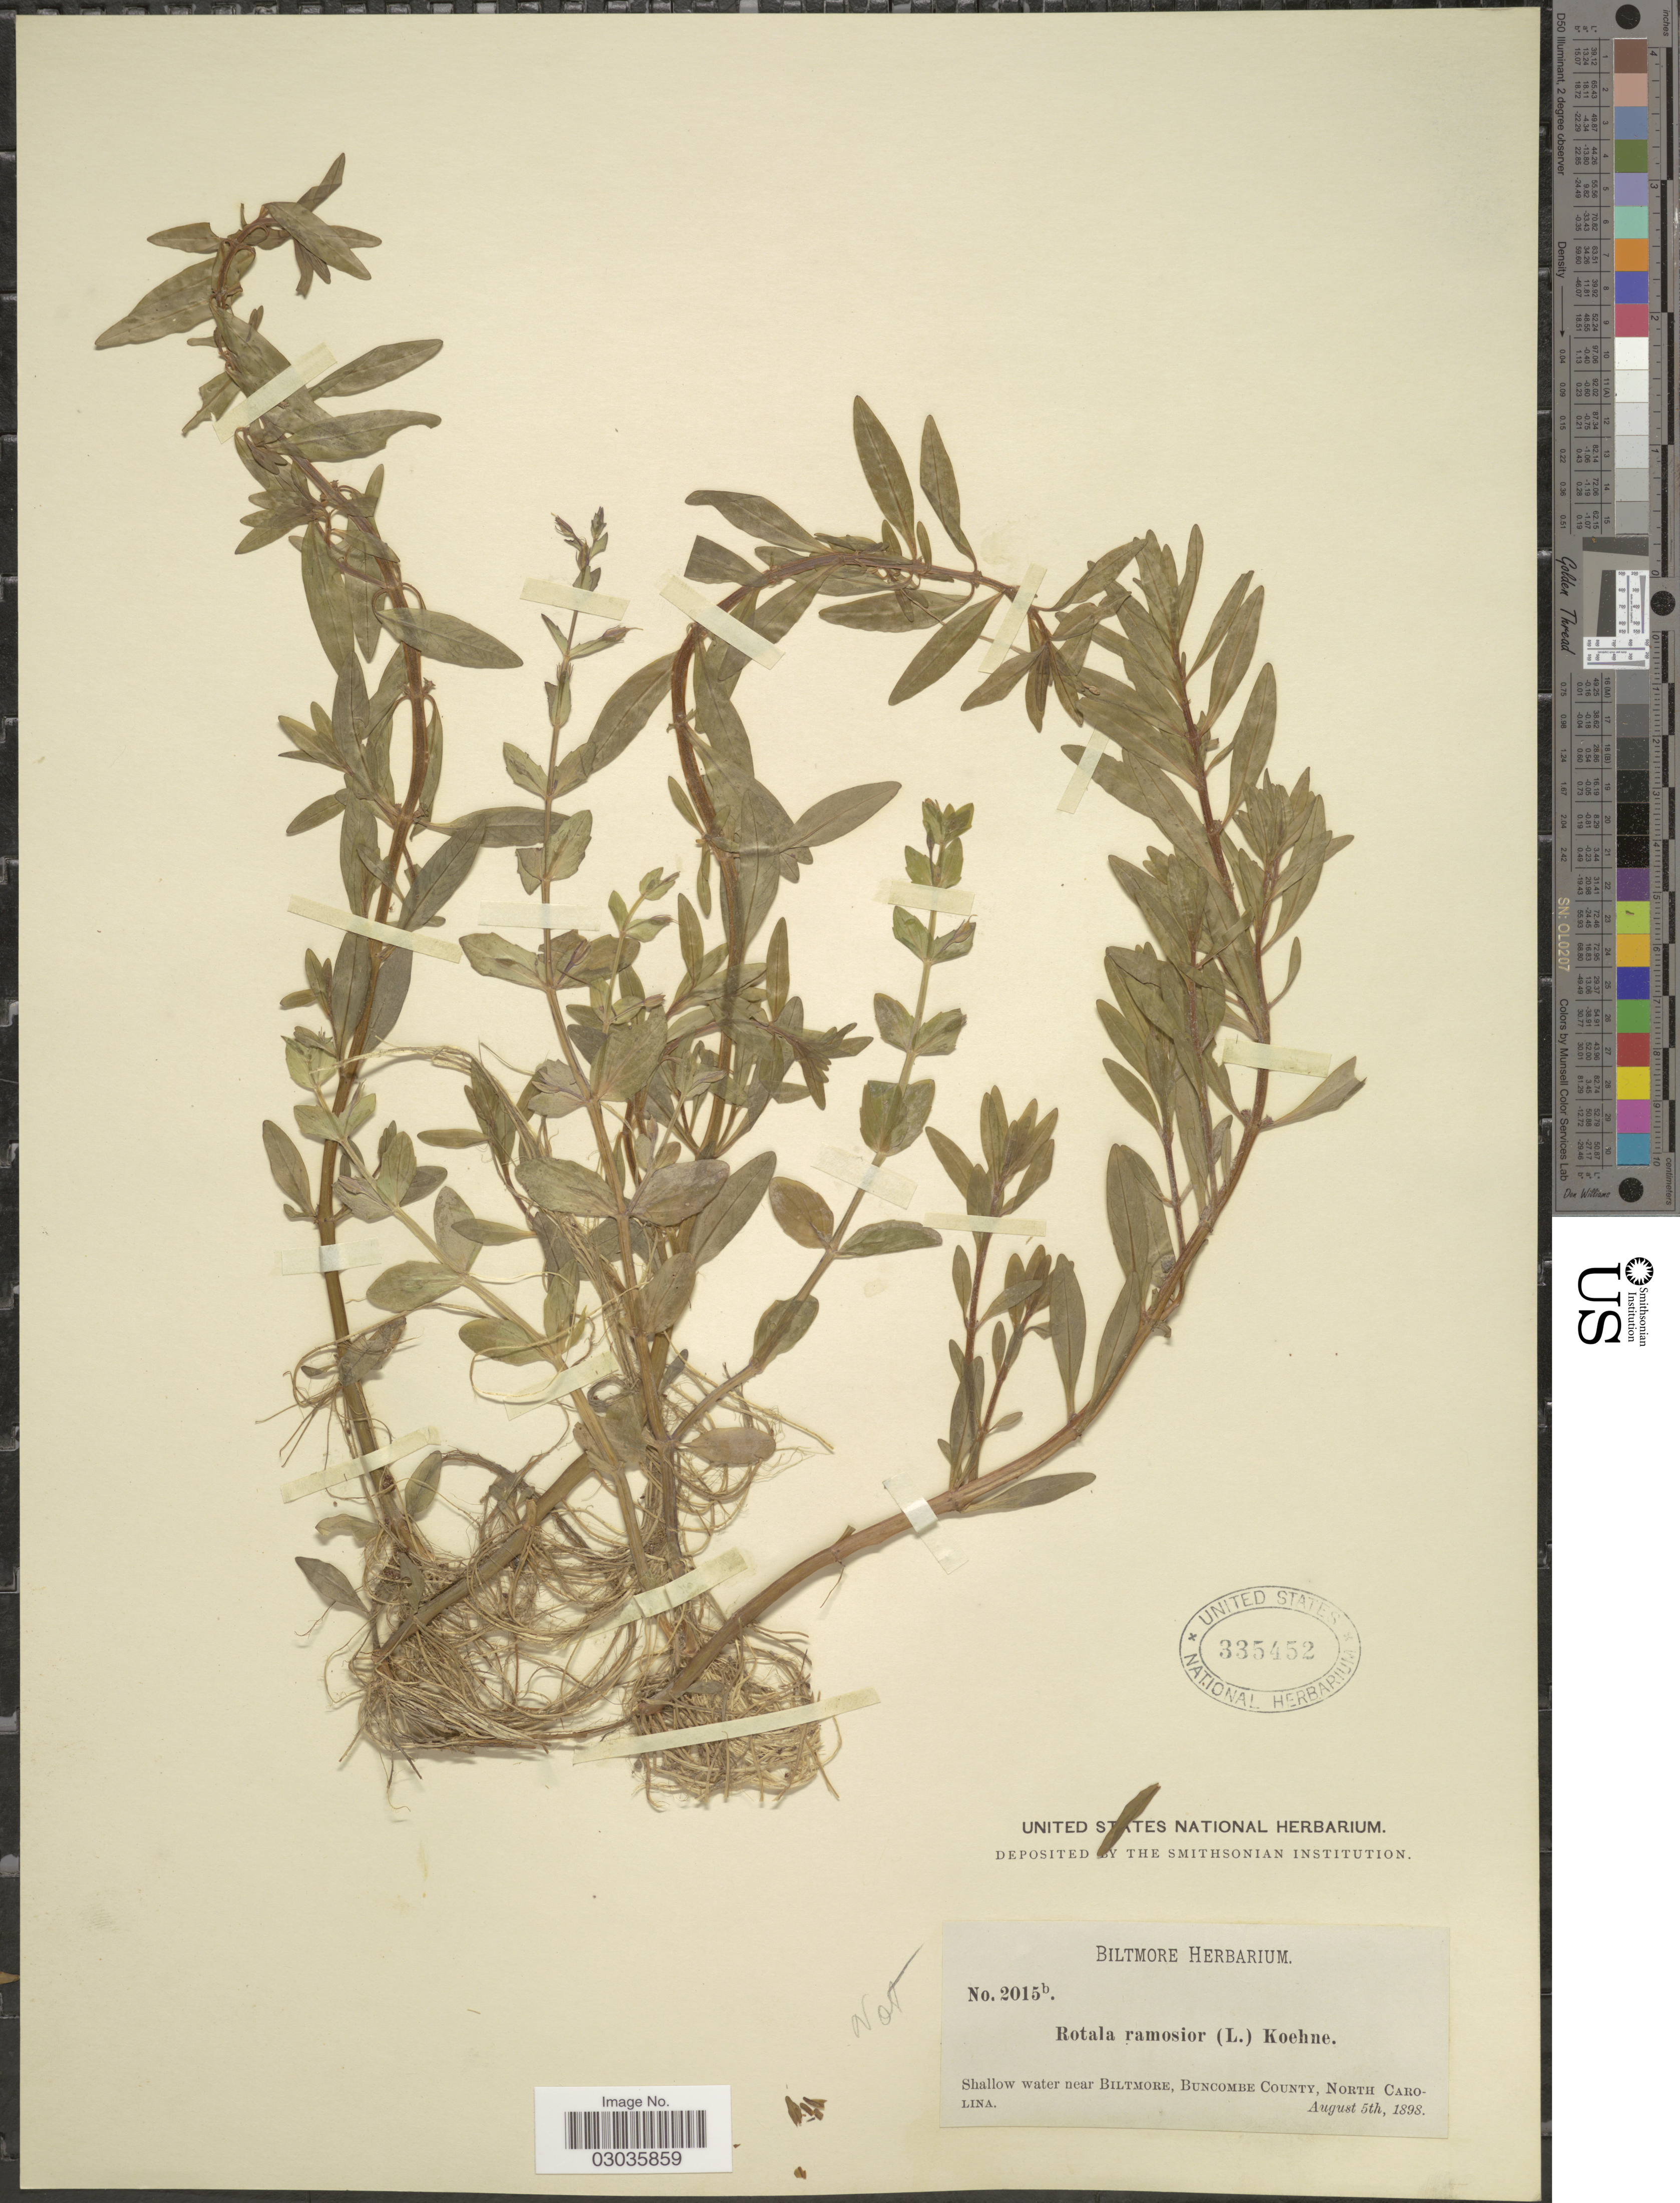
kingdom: Plantae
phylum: Tracheophyta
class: Magnoliopsida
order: Myrtales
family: Lythraceae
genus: Rotala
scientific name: Rotala ramosior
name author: (L.) Koehne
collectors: ex herb. Biltmore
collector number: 2015b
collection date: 1898-08-05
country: United States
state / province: North Carolina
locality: Shallow water near Biltmore, Buncombe county.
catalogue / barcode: US 335452